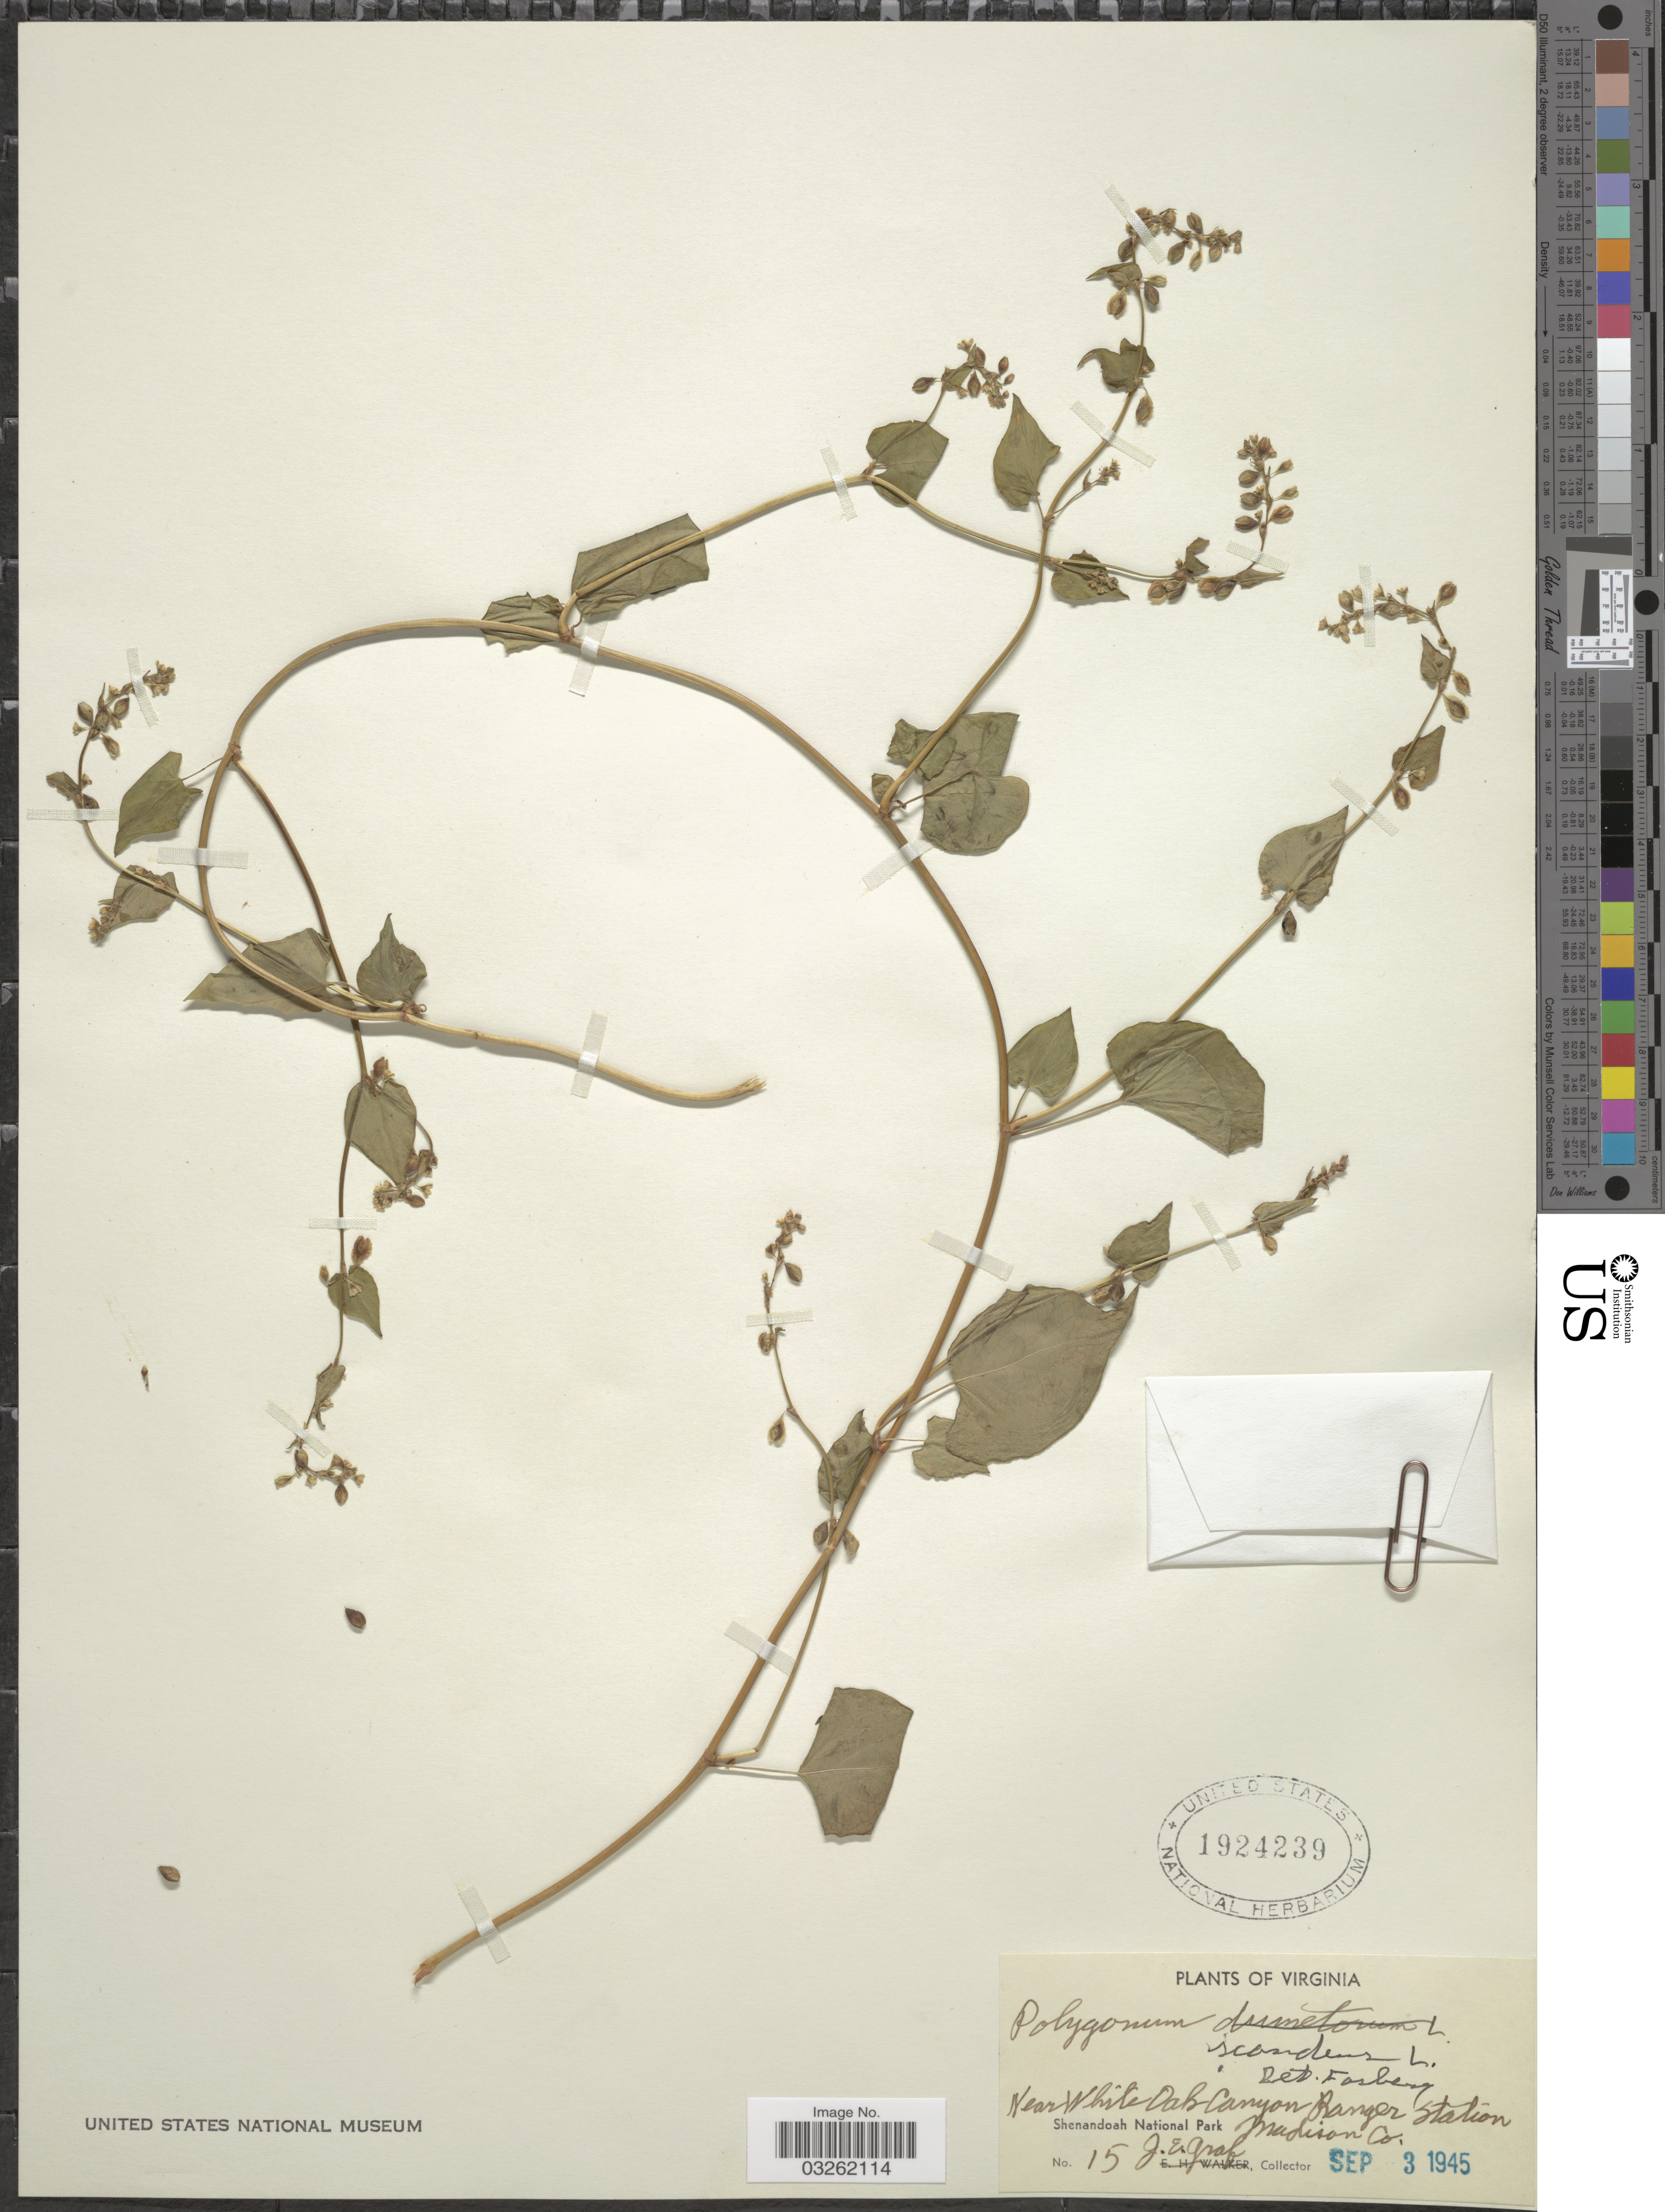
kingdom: Plantae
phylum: Tracheophyta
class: Magnoliopsida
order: Caryophyllales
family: Polygonaceae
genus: Fallopia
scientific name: Fallopia scandens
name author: (L.) Holub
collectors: J. Graf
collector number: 15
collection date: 1945-09-03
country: United States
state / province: Virginia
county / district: Madison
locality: Near White Oak Canyon Ranger Station. Shenandoah National Park. Madison Co.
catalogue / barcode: US 1924239